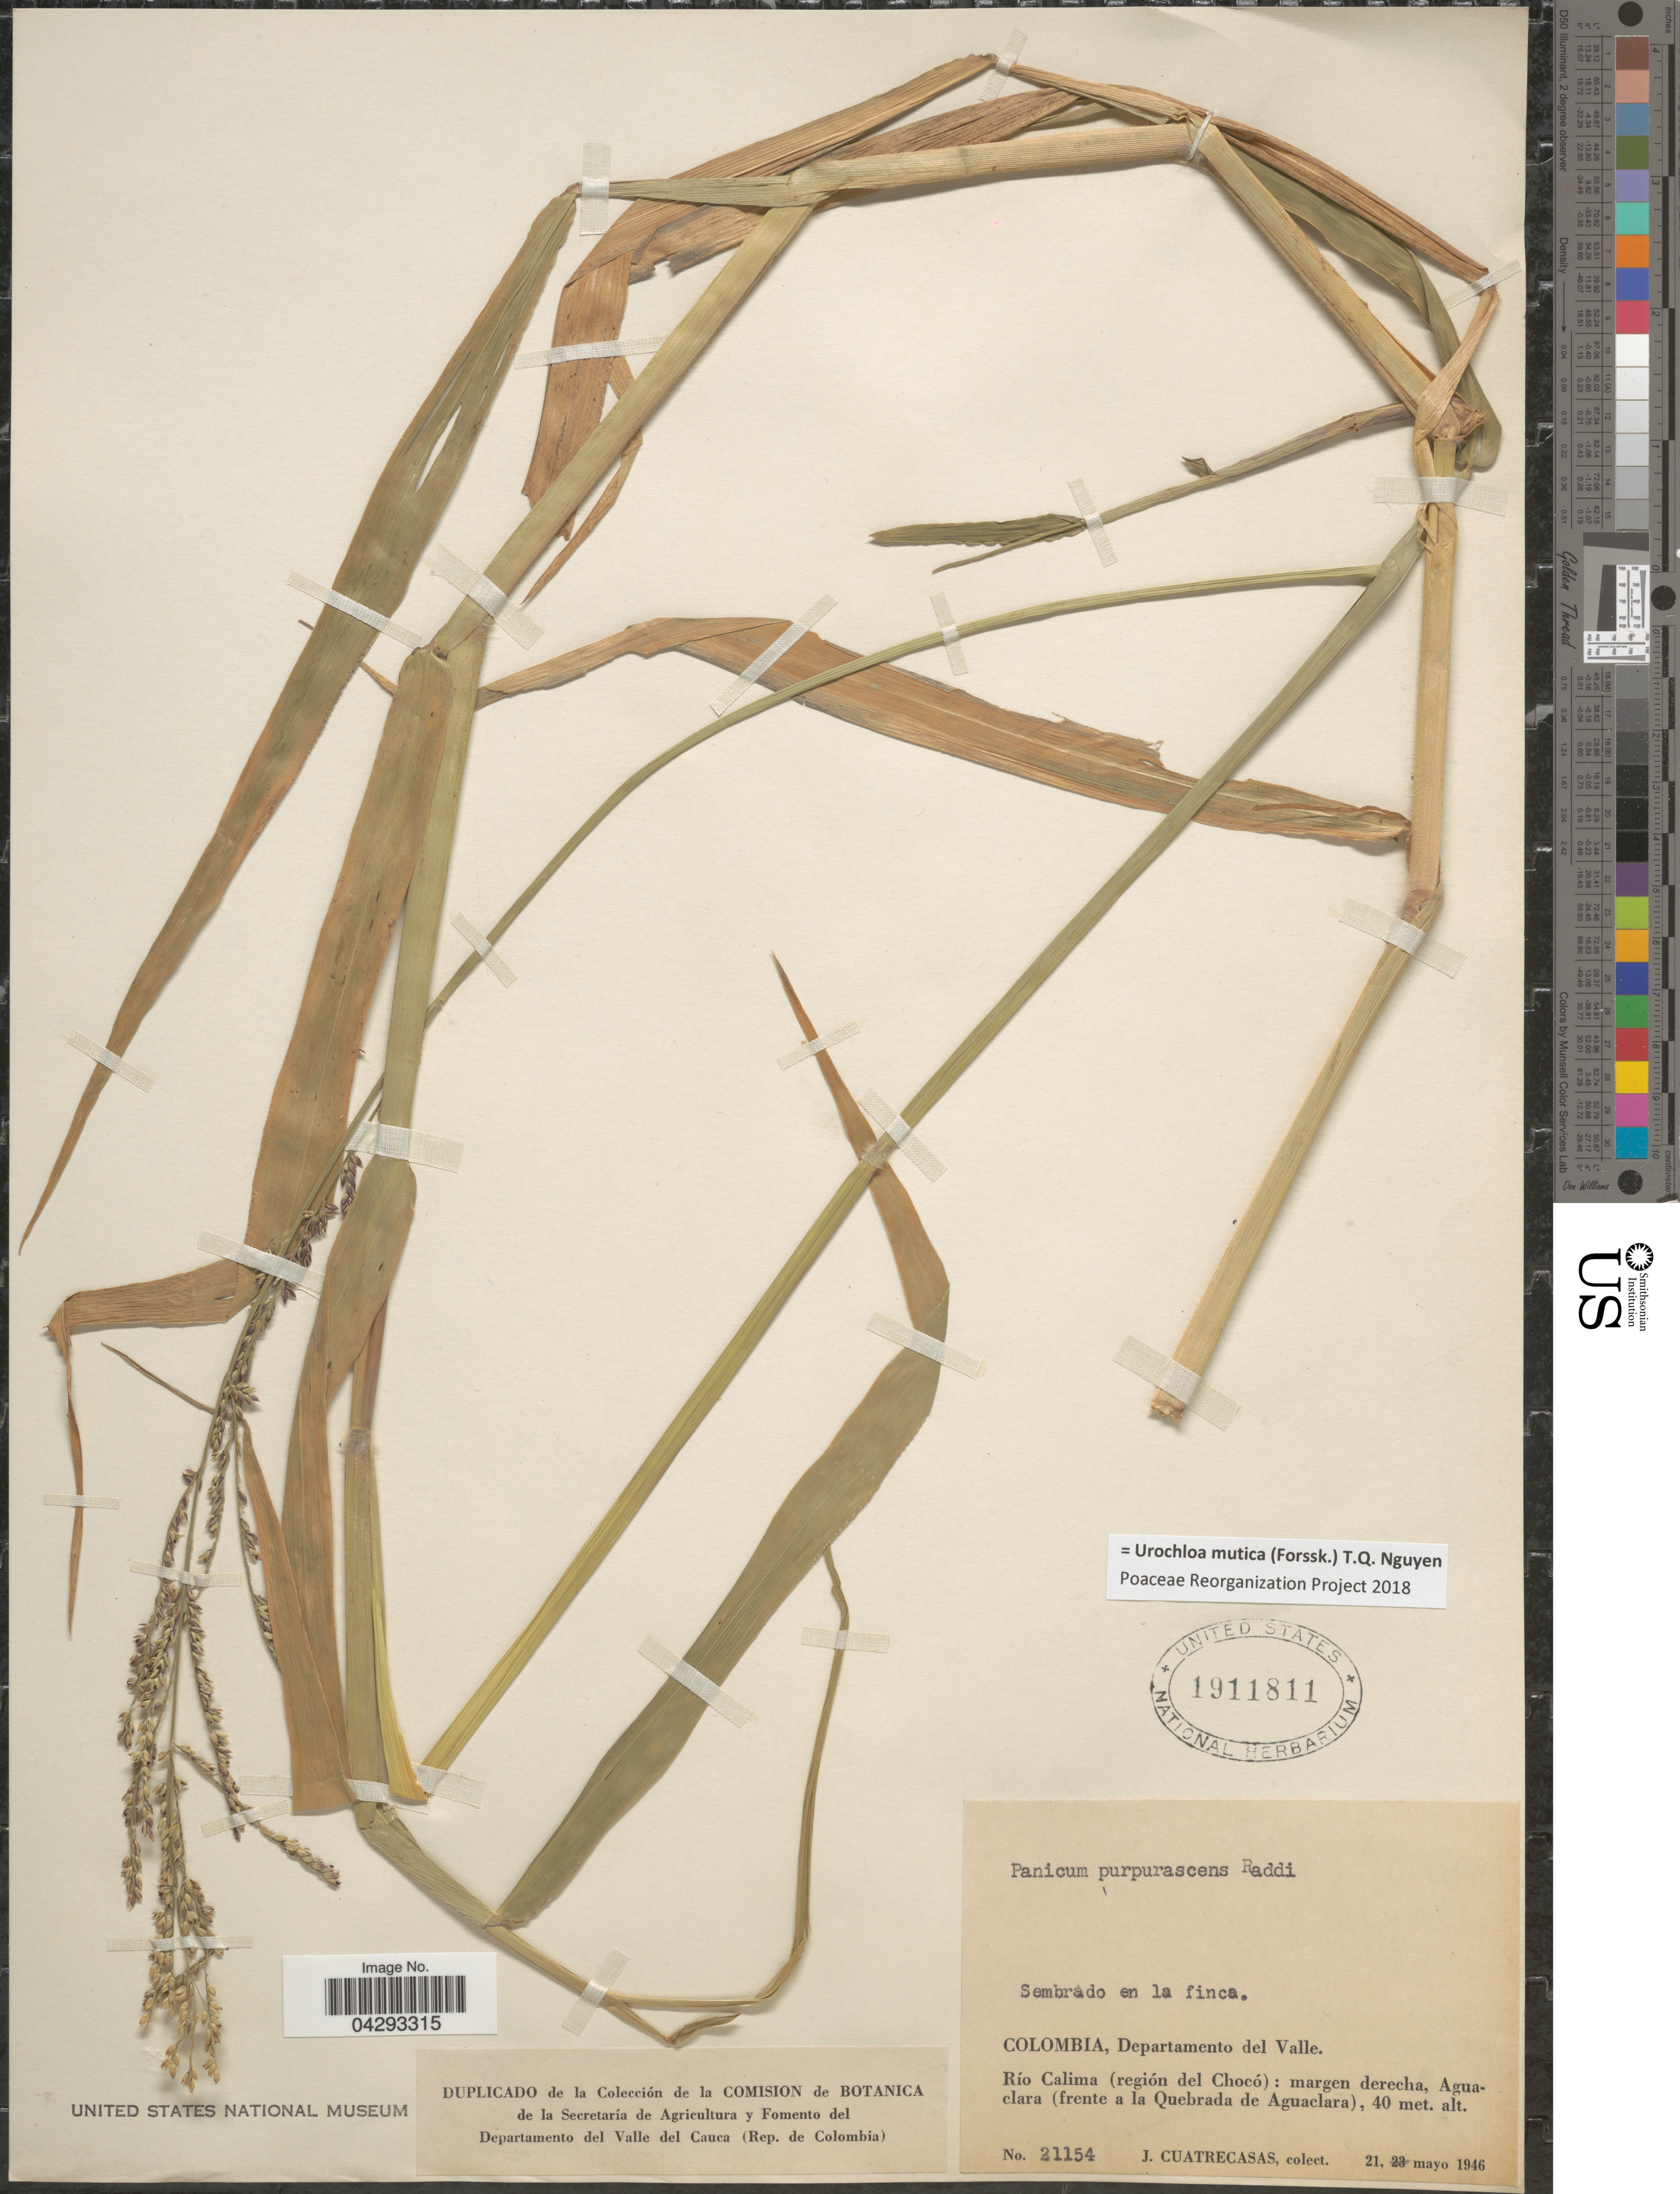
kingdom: Plantae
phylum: Tracheophyta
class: Liliopsida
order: Poales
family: Poaceae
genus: Urochloa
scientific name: Urochloa mutica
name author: (Forssk.) T.Q. Nguyen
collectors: J. Cuatrecasas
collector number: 21154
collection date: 1946-05-21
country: Colombia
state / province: Valle del Cauca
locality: Departamento del Valle. Río Calima (región del Chocó): margen derecha, Aquaclara (frente a la Quebrada de Aguaclara).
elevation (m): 40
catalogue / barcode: US 1911811